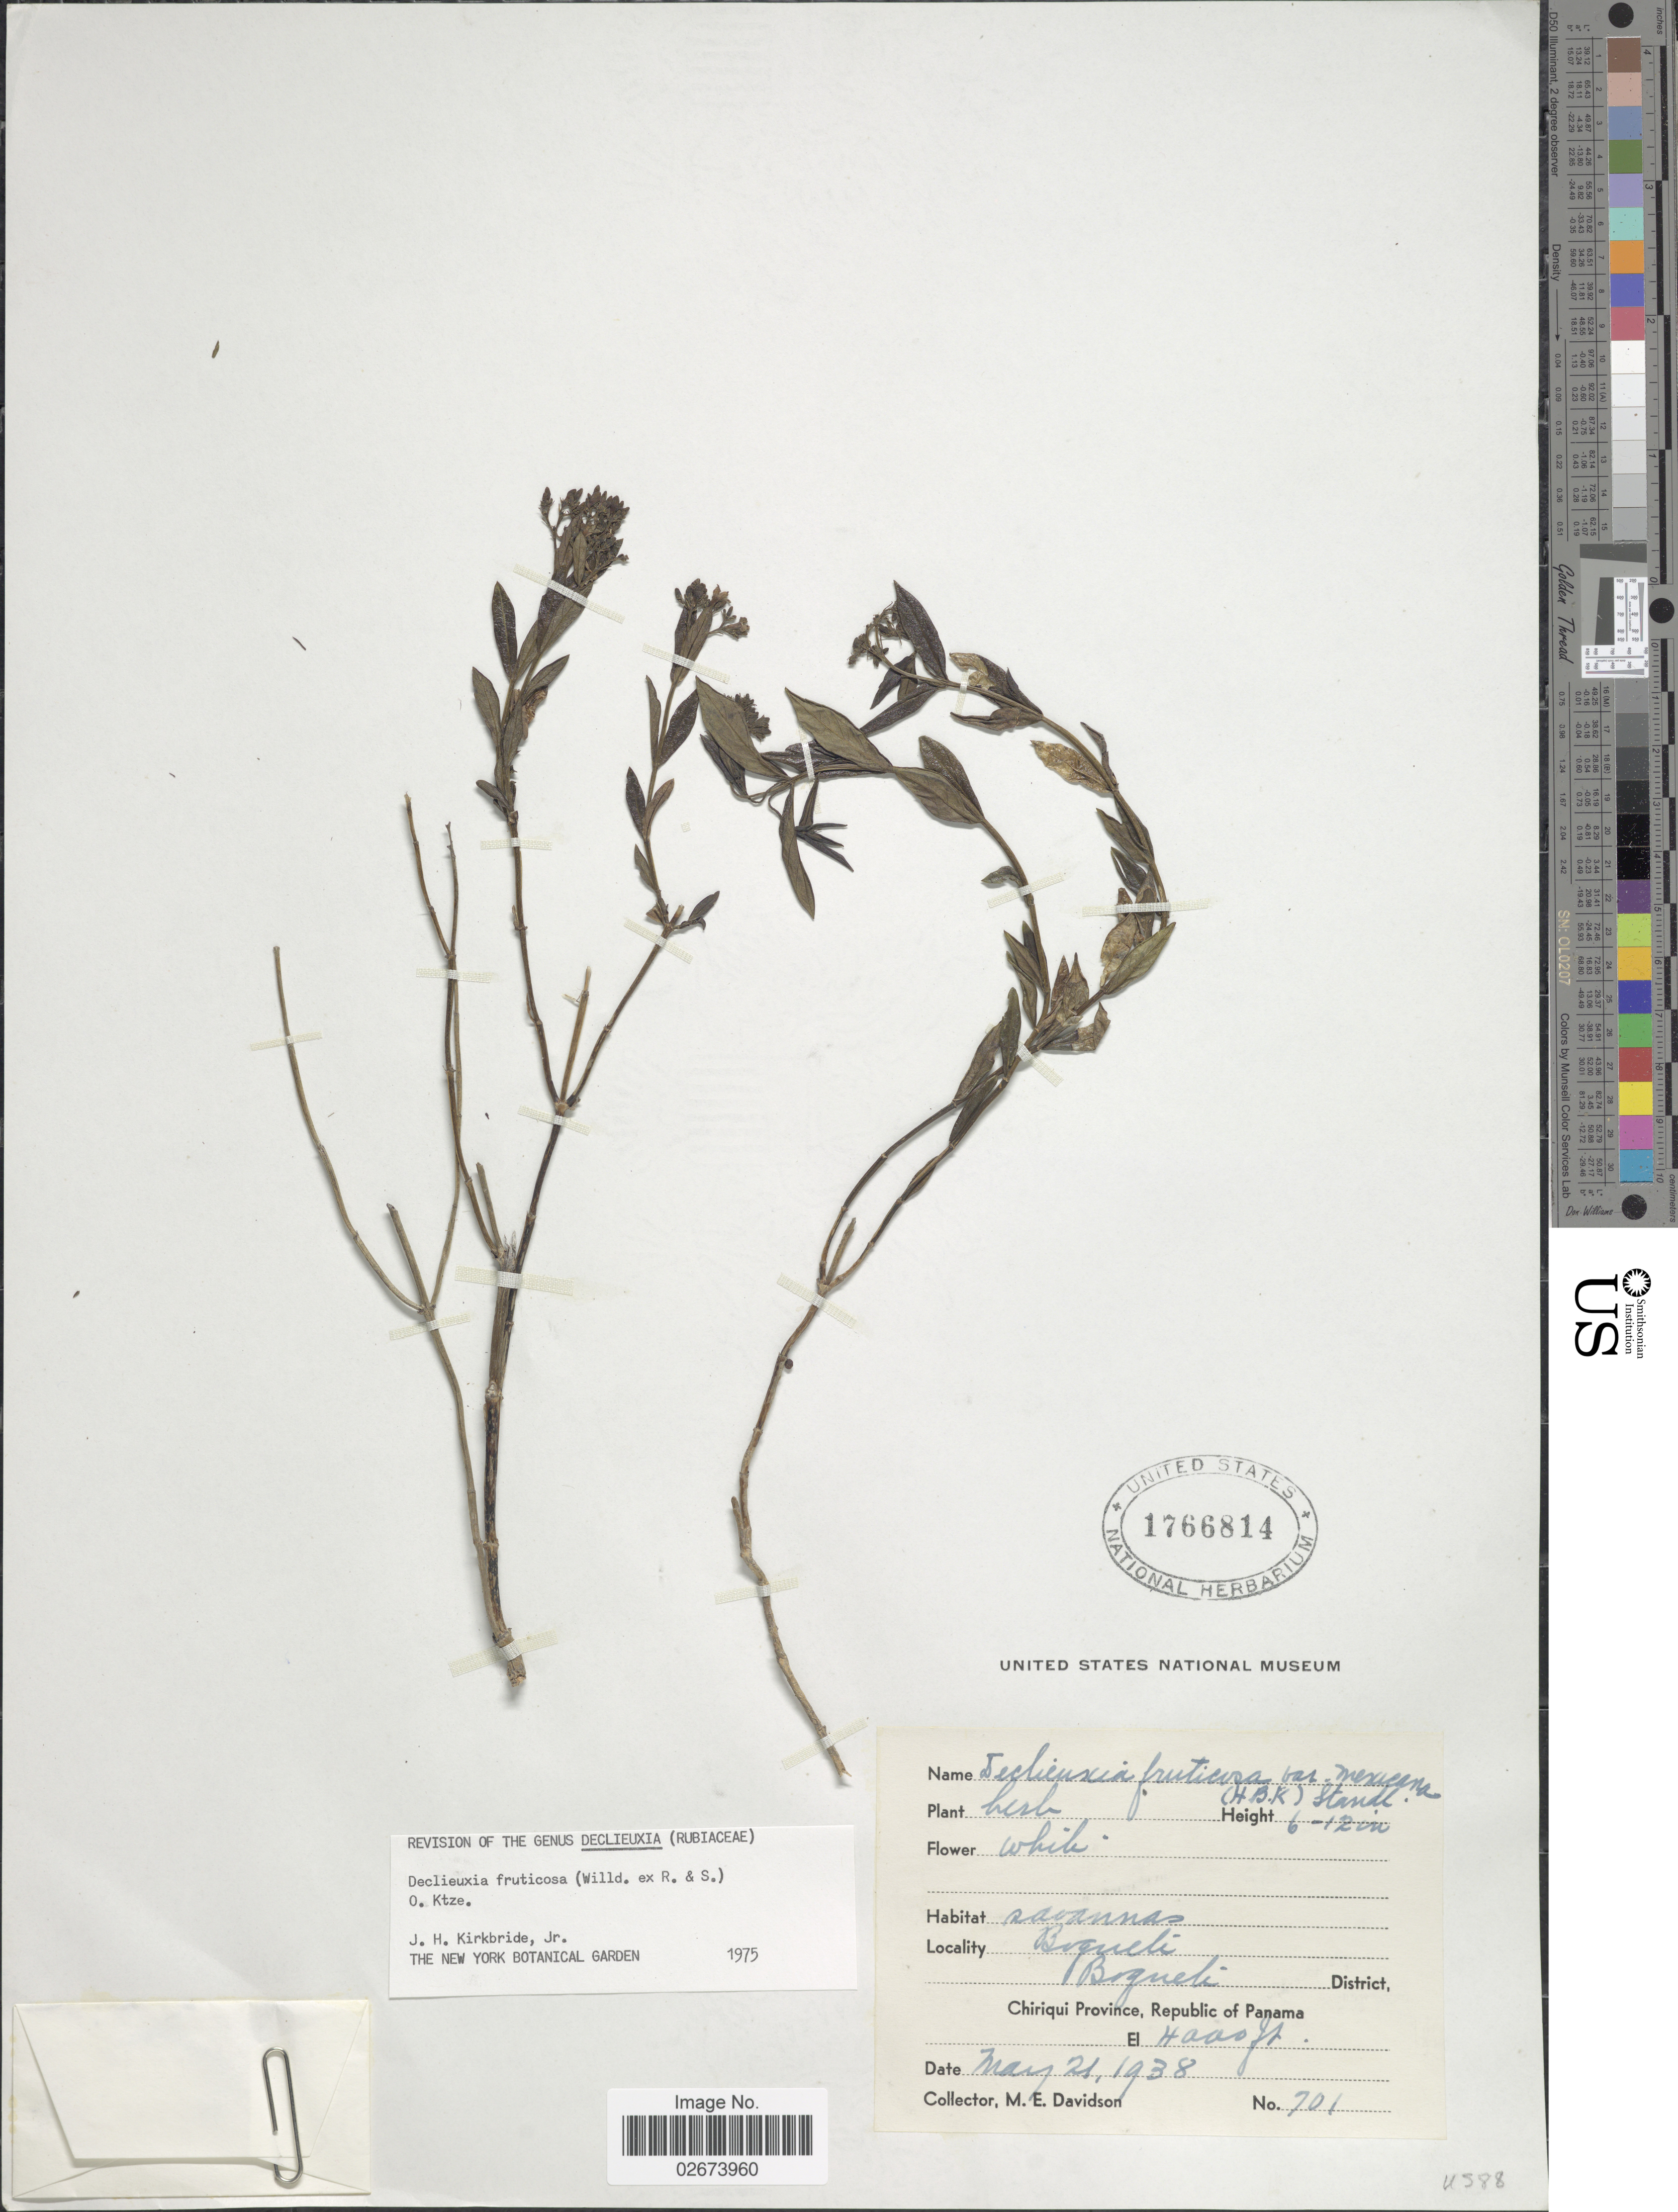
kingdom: Plantae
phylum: Tracheophyta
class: Magnoliopsida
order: Gentianales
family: Rubiaceae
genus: Declieuxia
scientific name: Declieuxia fruticosa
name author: (Willd. ex Roem. & Schult.) Kuntze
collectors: M. E. Davidson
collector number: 701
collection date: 1938-05-21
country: Panama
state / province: Chiriqui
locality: Boqueti. Boqueti District, Republic of Panama.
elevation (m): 1219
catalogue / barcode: US 1766814